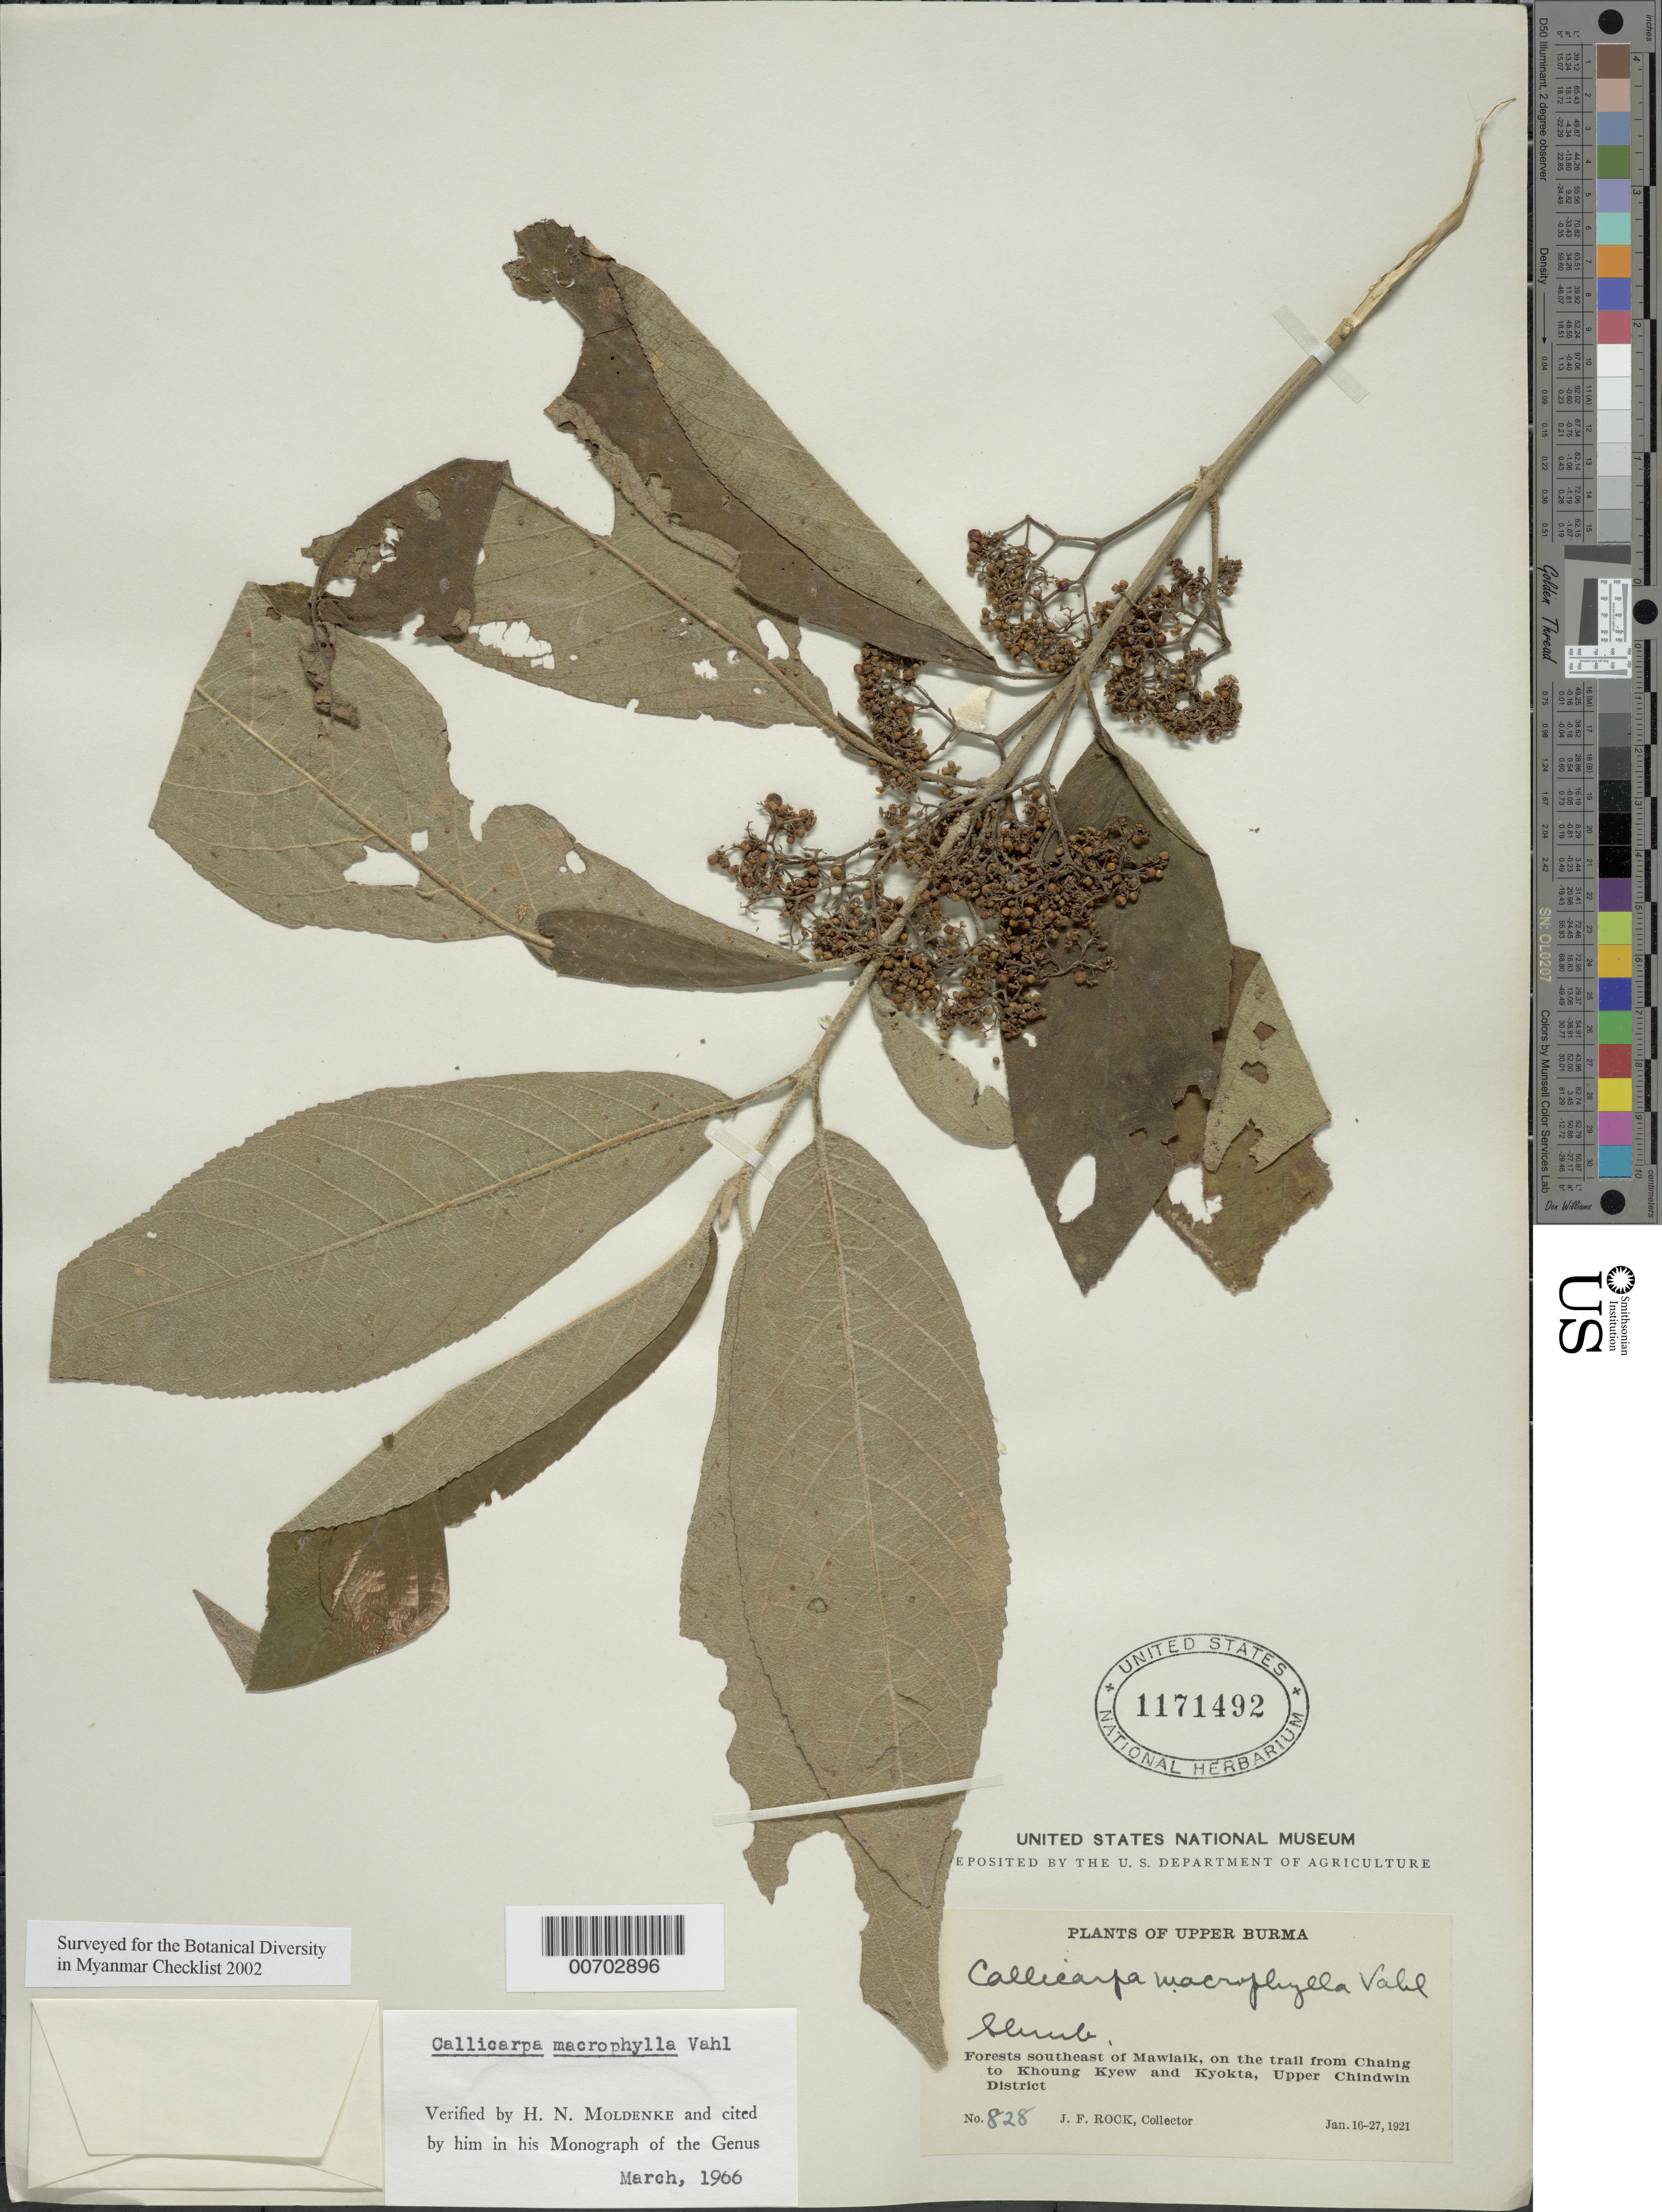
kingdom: Plantae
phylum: Tracheophyta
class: Magnoliopsida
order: Lamiales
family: Lamiaceae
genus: Callicarpa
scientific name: Callicarpa macrophylla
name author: Vahl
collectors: J. F. Rock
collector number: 828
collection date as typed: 16 Jan 1921 to 27 Jan 1921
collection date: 1921-01-16/1921-01-27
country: Myanmar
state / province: Sagaing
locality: Upper Chindwin Dist., Mawlaik, SE of, trail from Chaing to Khoung Kyew and Kyokta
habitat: Forest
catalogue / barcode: US 1171492